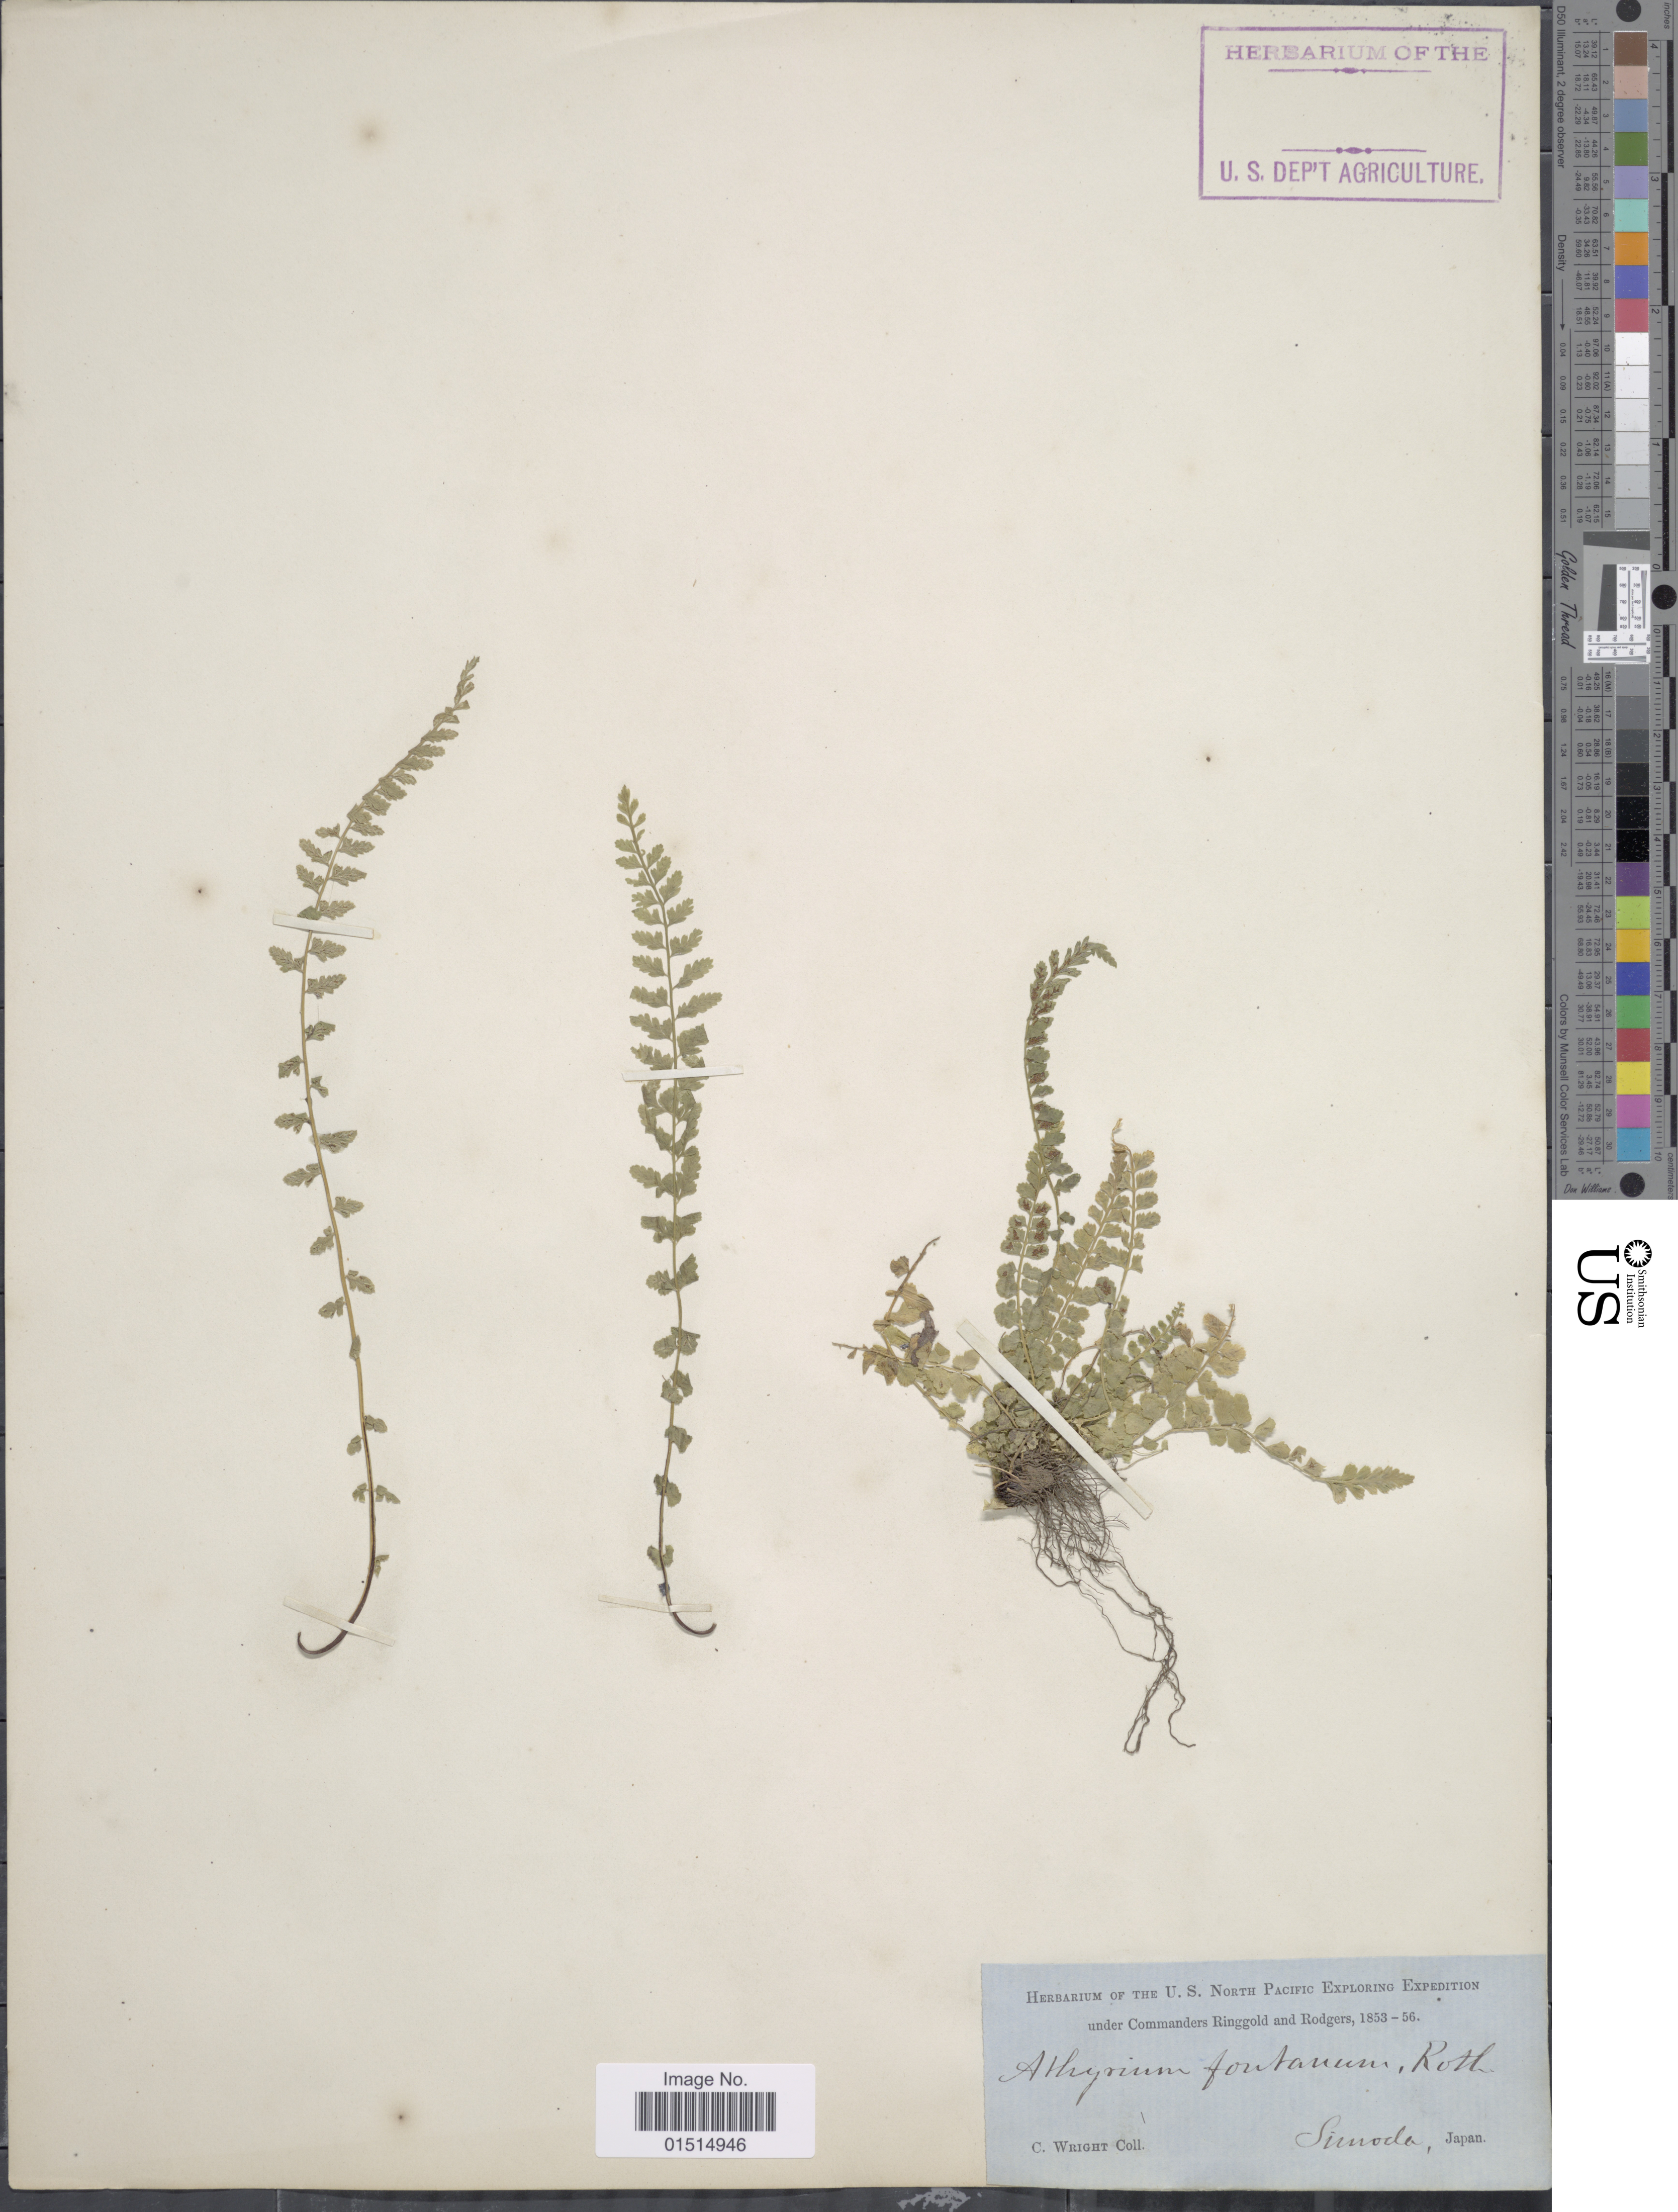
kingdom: Plantae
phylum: Tracheophyta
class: Polypodiopsida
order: Polypodiales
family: Aspleniaceae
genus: Asplenium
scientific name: Asplenium incisum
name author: Thunb.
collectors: C. Wright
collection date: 1853/1856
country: Japan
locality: Simoda